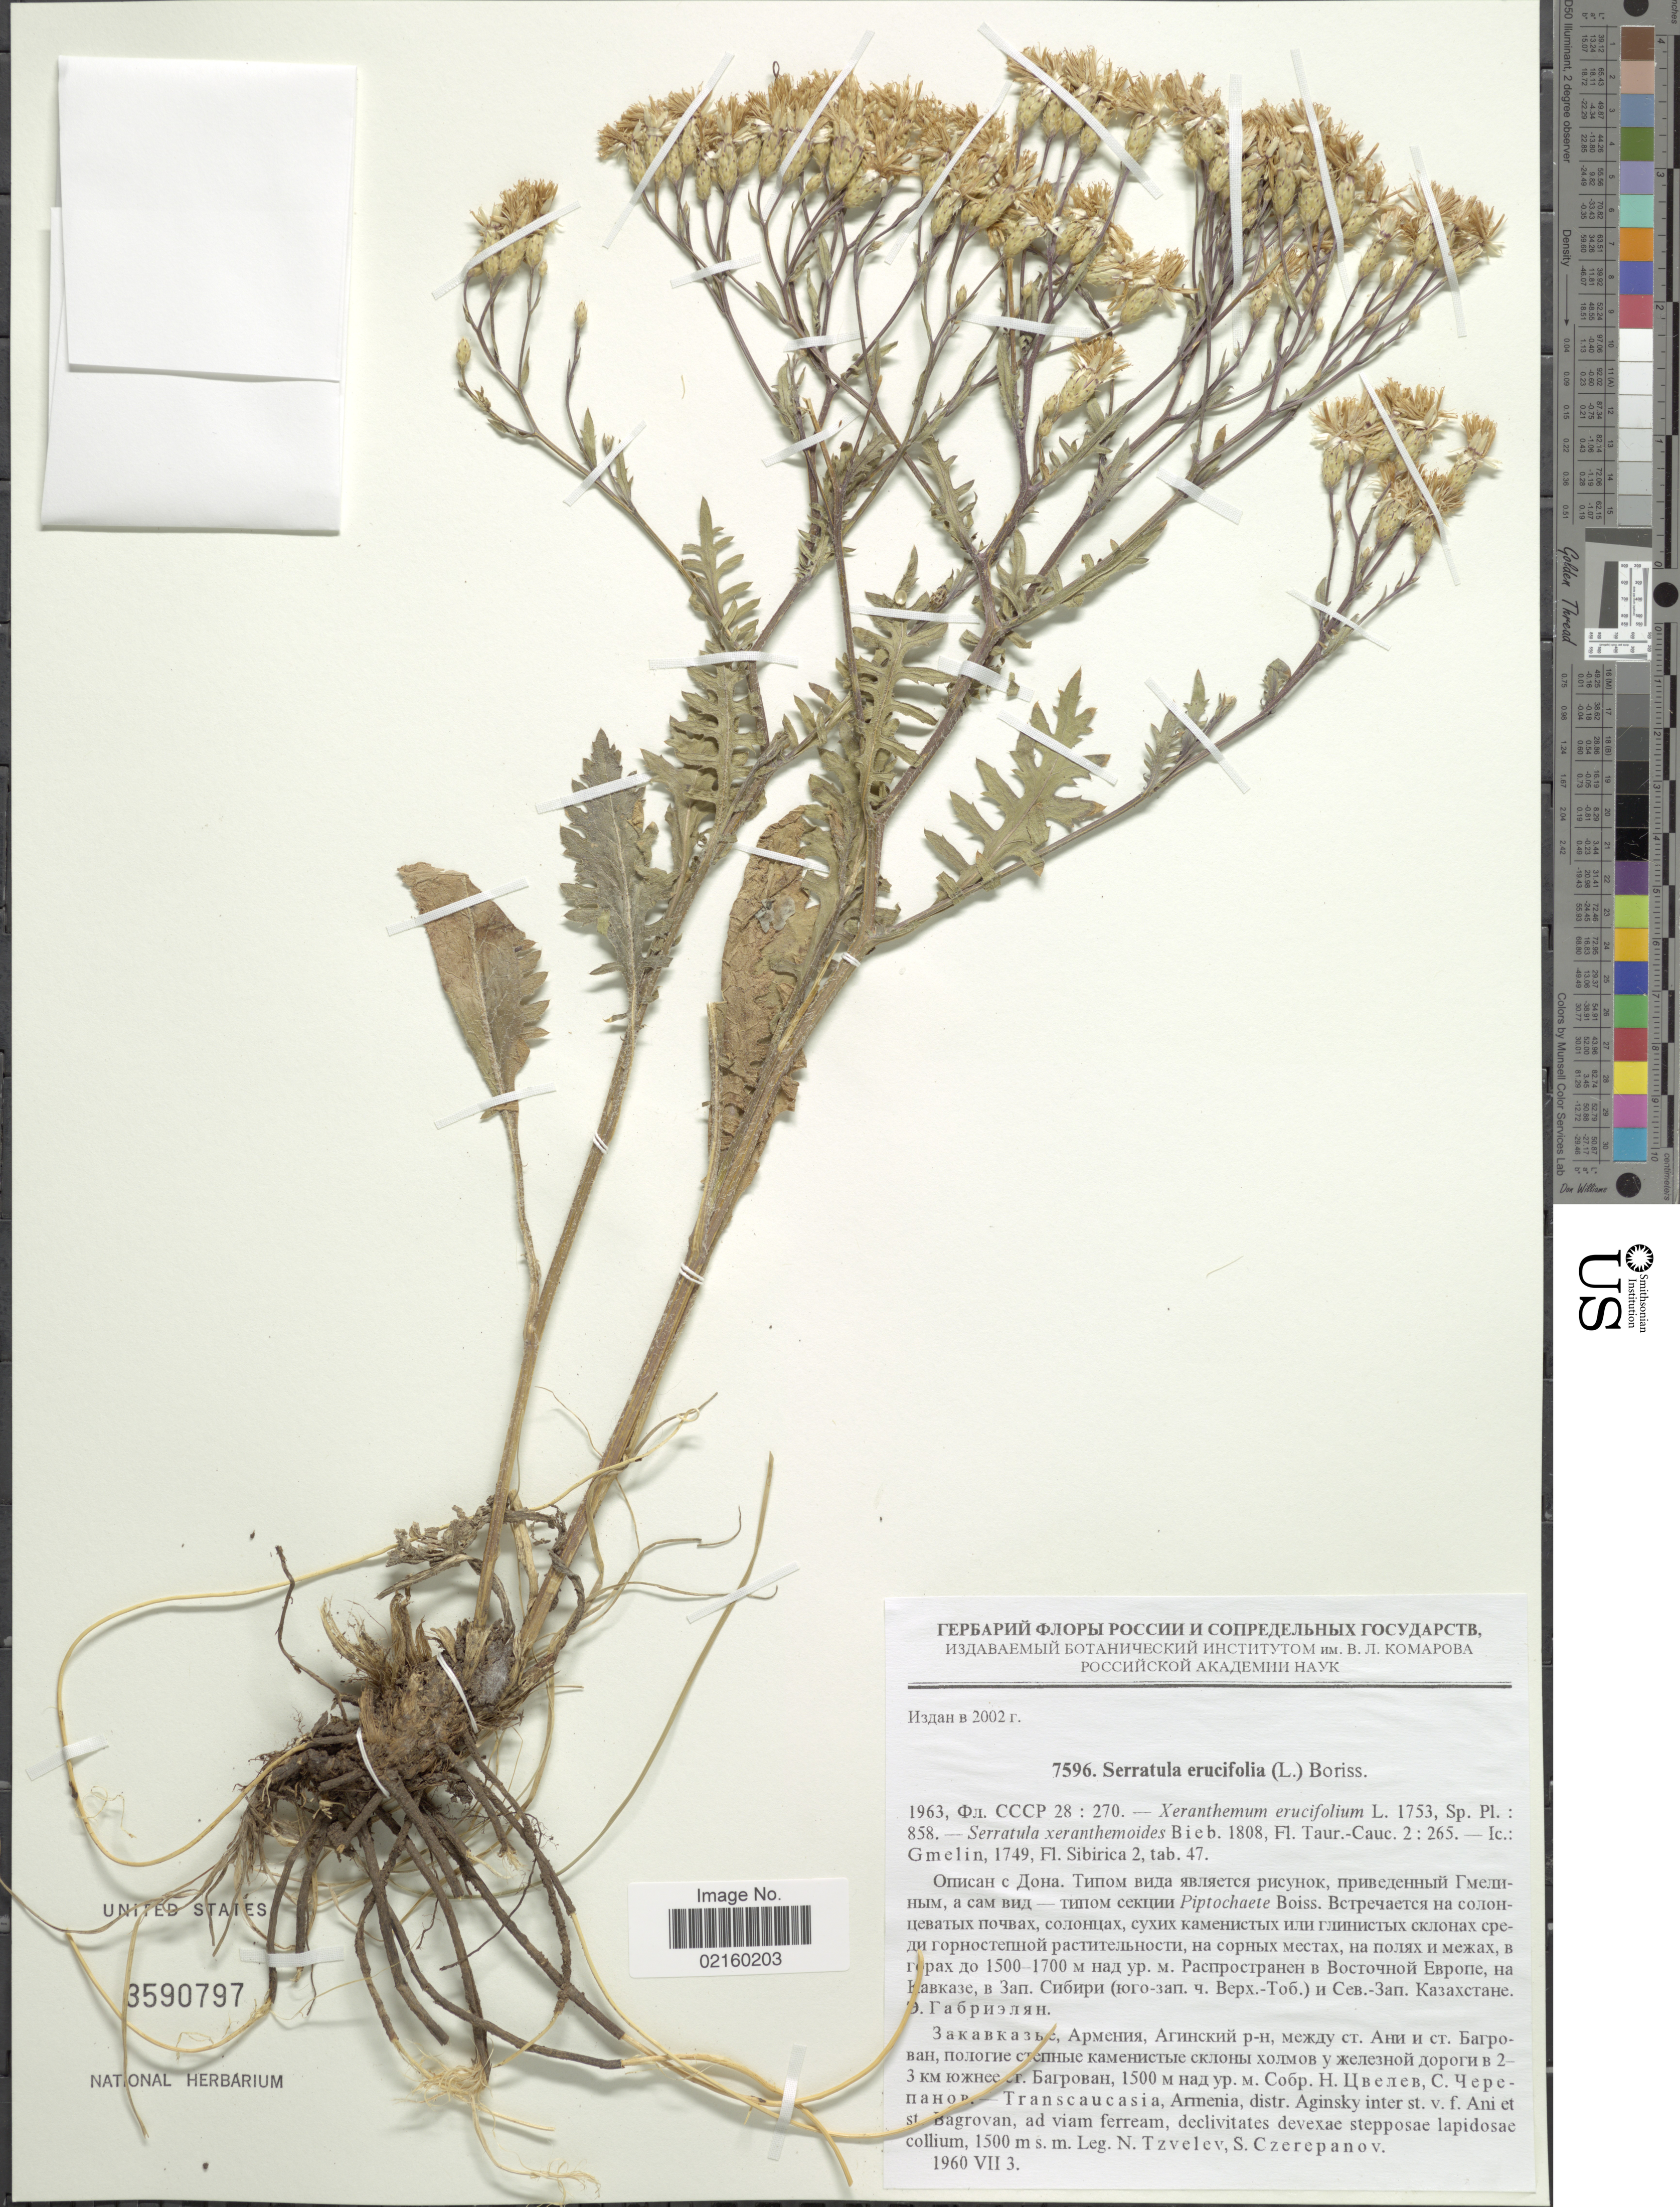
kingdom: Plantae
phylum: Tracheophyta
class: Magnoliopsida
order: Asterales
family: Asteraceae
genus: Serratula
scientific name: Serratula erucifolia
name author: (L.) Boriss.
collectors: N. N. Tzvelev & S. Czerepanov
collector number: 7596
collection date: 1960-07-03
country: Armenia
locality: Transcaucasia, distr. Aginsky inter st. v. f. Ani et St. [illegible text]agrovan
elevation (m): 1500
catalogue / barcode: US 3590797